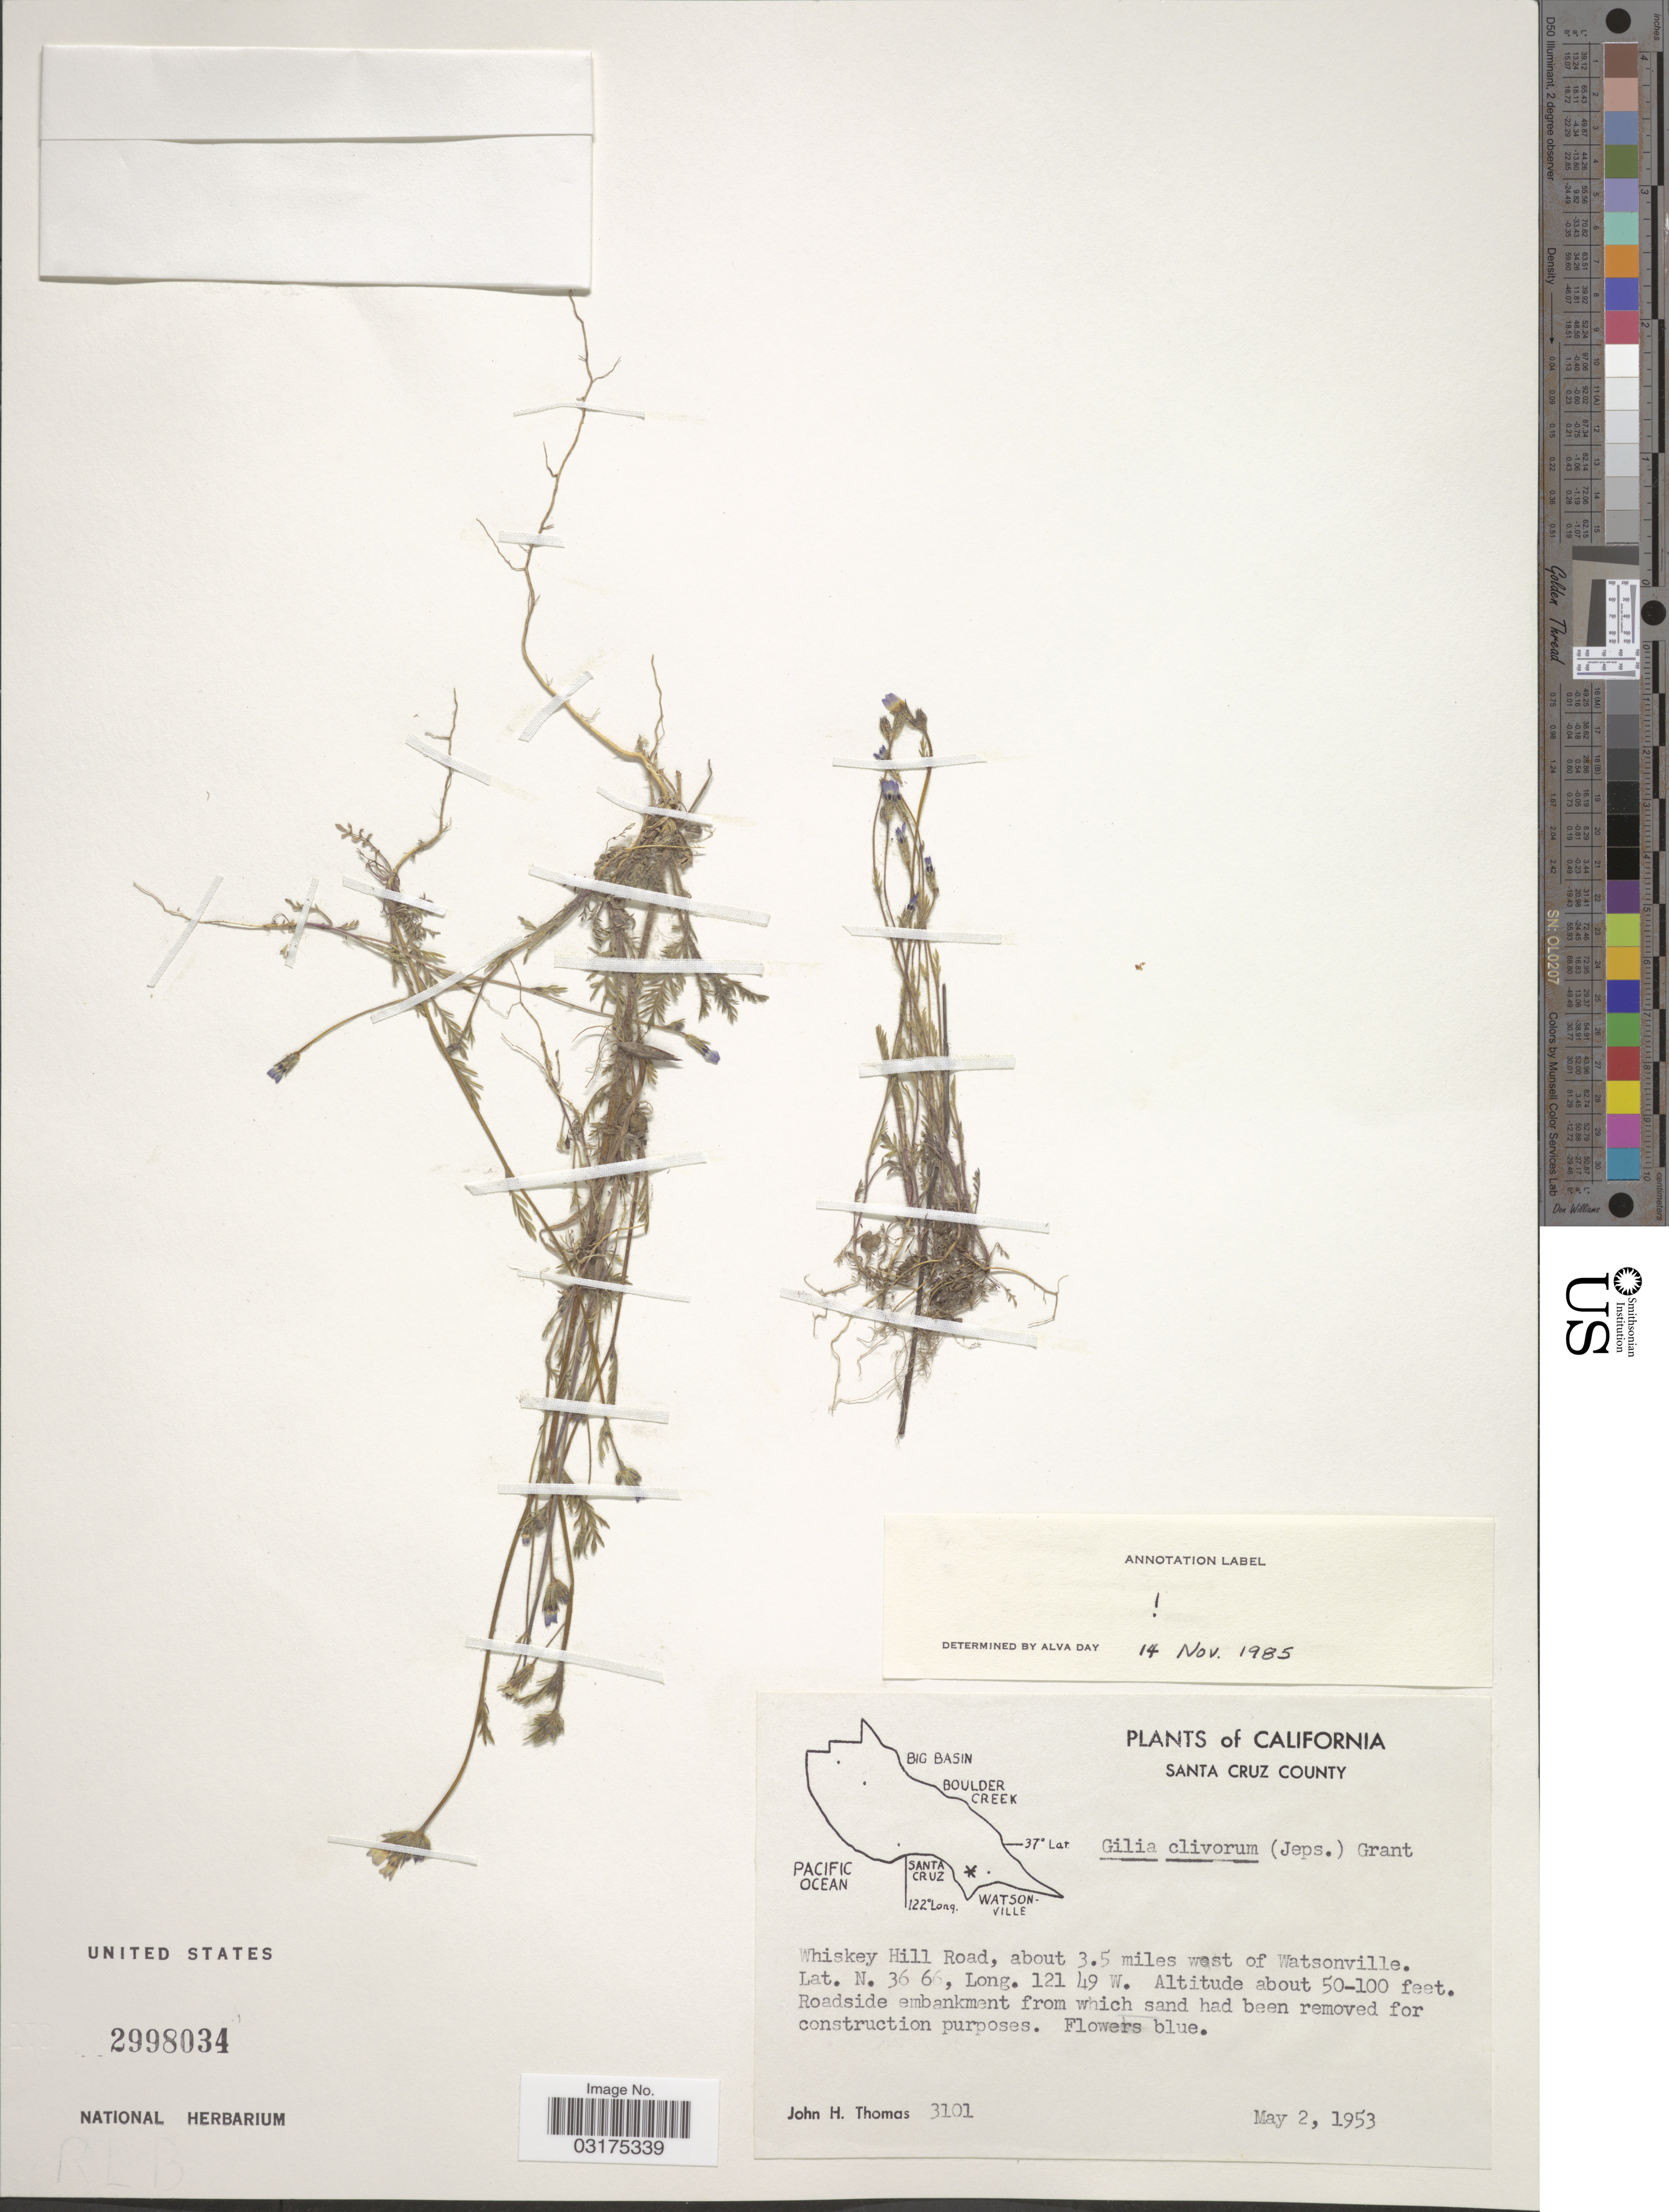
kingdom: Plantae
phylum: Tracheophyta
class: Magnoliopsida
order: Ericales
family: Polemoniaceae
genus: Gilia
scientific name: Gilia clivorum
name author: (Jeps.) V.E. Grant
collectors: J. H. Thomas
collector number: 3101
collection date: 1953-05-02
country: United States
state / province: California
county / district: Santa Cruz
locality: Santa Cruz County, Whiskey Hill Road, about 3.5 miles west of Watsonville.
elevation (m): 15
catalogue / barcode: US 2998034